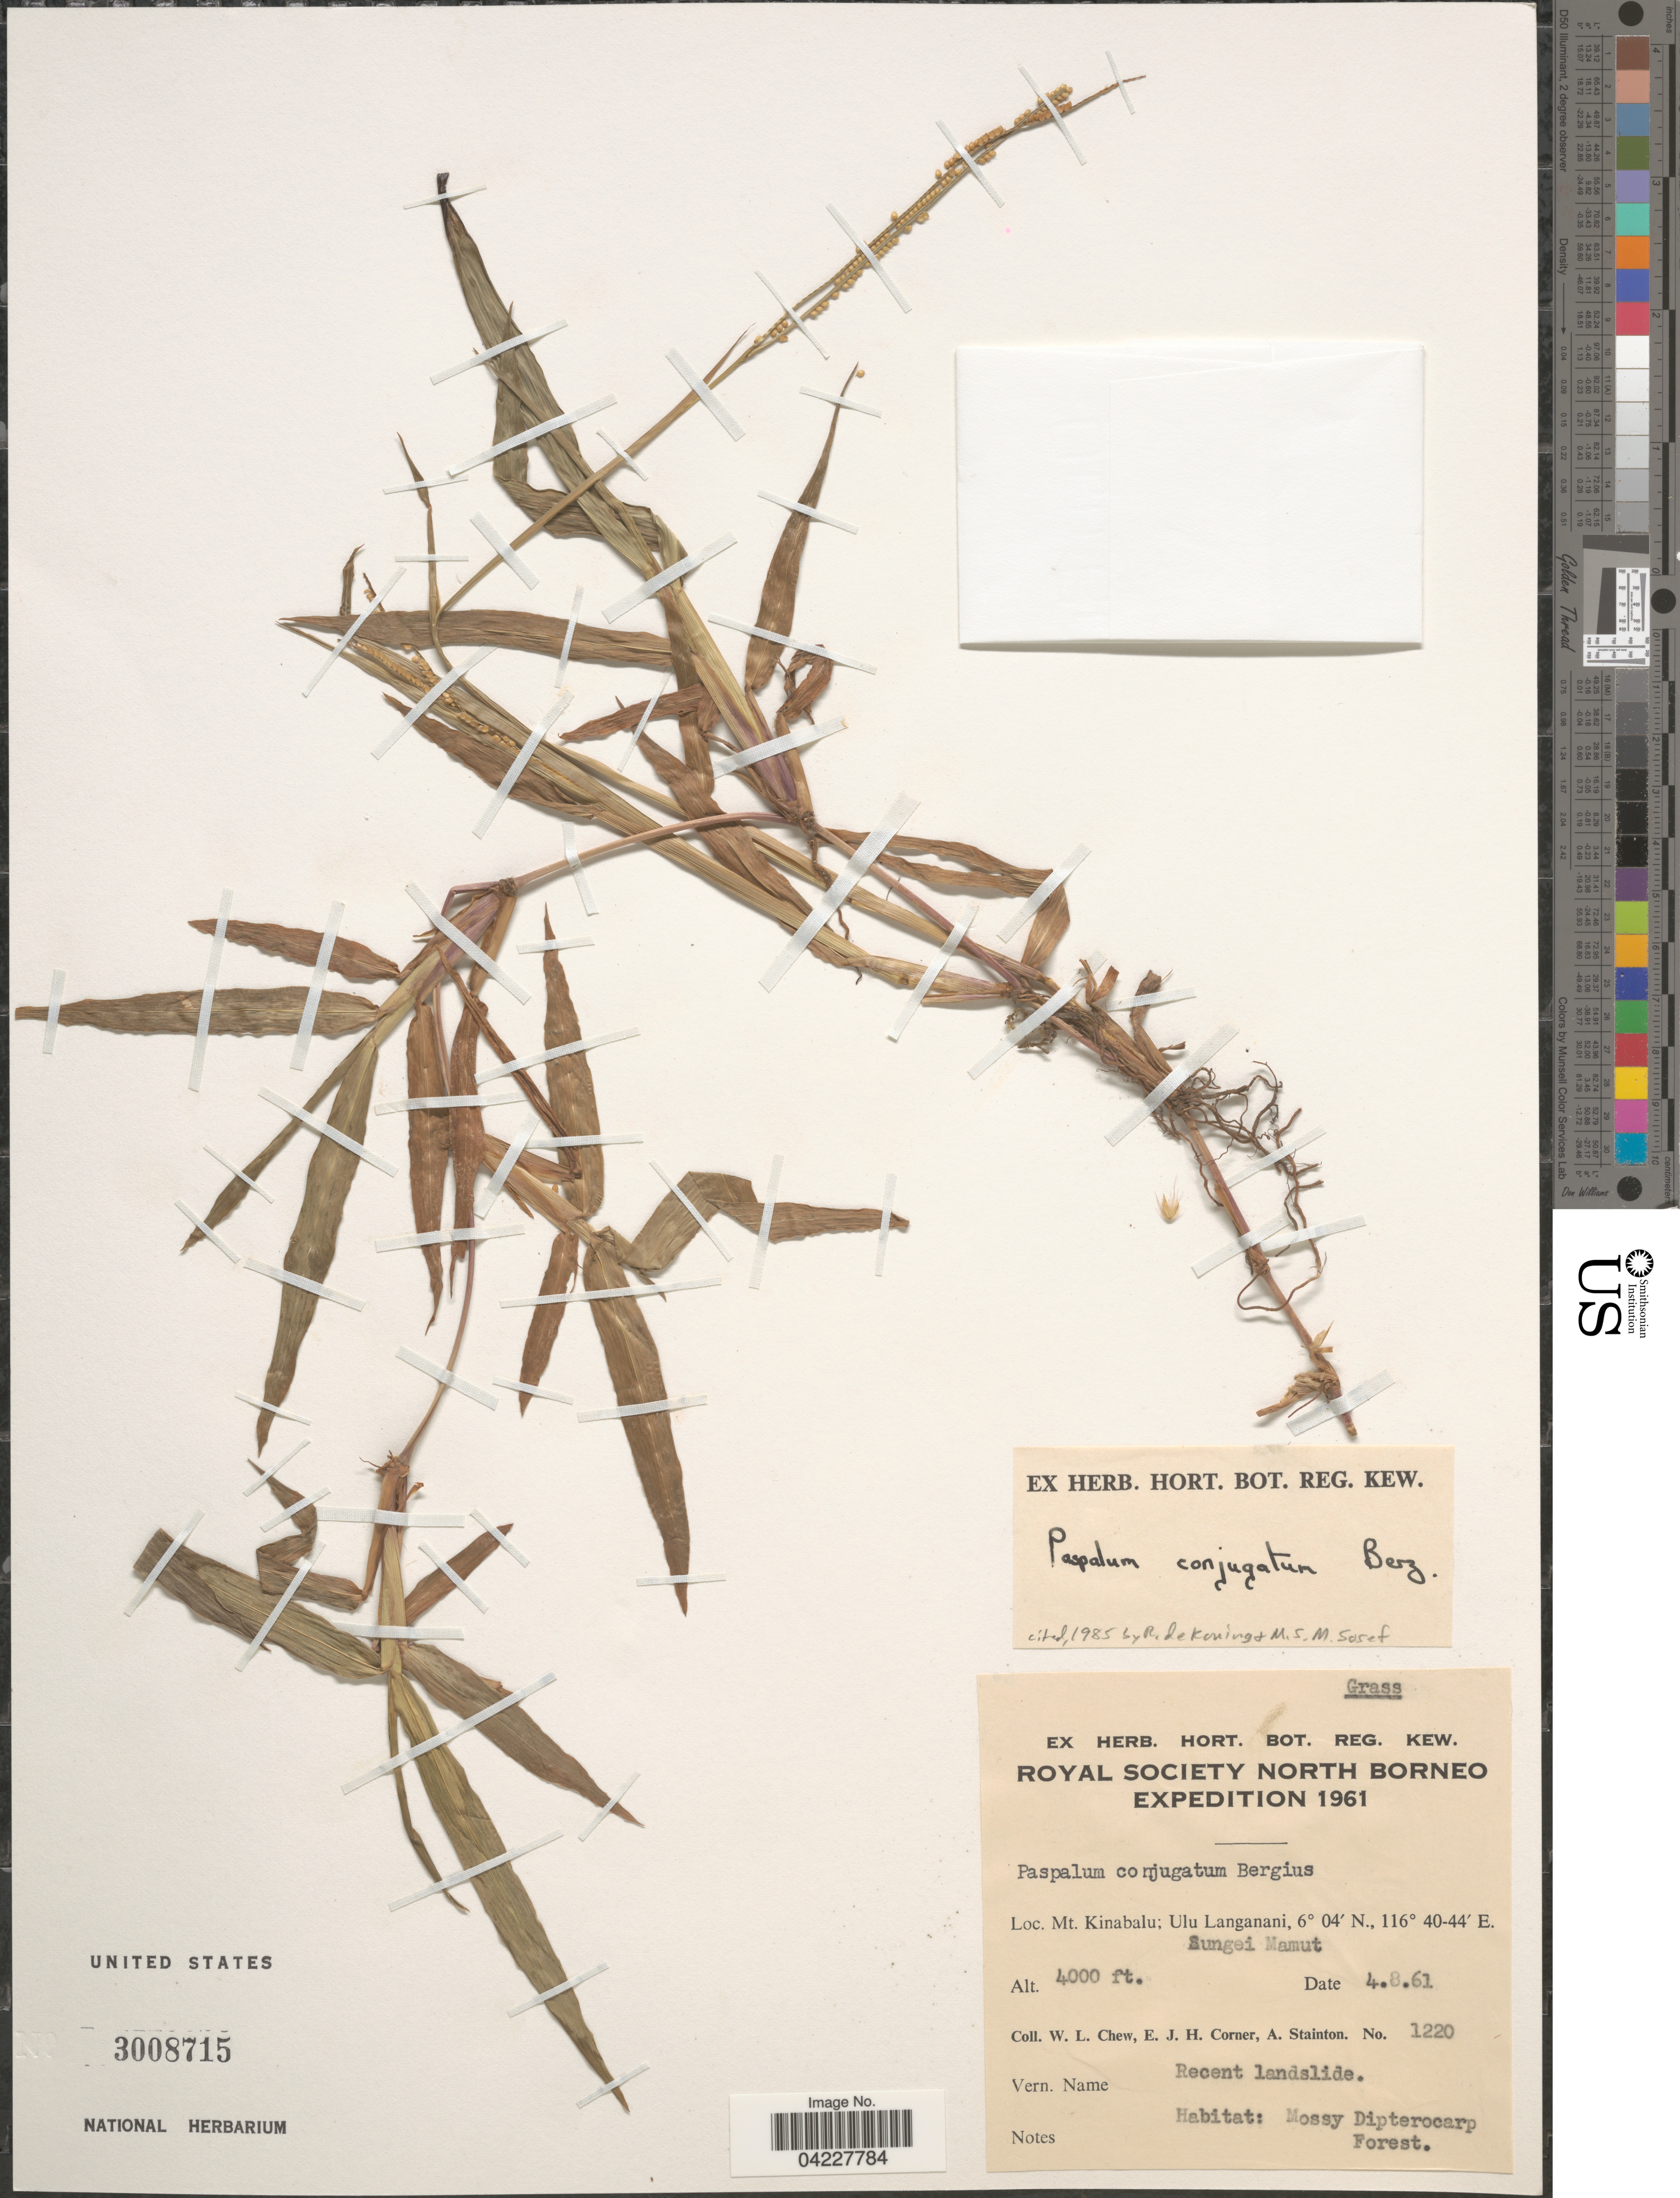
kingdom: Plantae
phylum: Tracheophyta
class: Liliopsida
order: Poales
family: Poaceae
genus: Paspalum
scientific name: Paspalum conjugatum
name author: P.J. Bergius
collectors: W. Chew, E. Corner & A. Stainton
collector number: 1220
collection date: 1961-08-04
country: Malaysia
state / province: Sabah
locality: Royal Society North Borneo Expedition 1961. Mt. Kinabalu: Ulu Langanani. Sungei Mamut.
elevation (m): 1219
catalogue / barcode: US 3008715